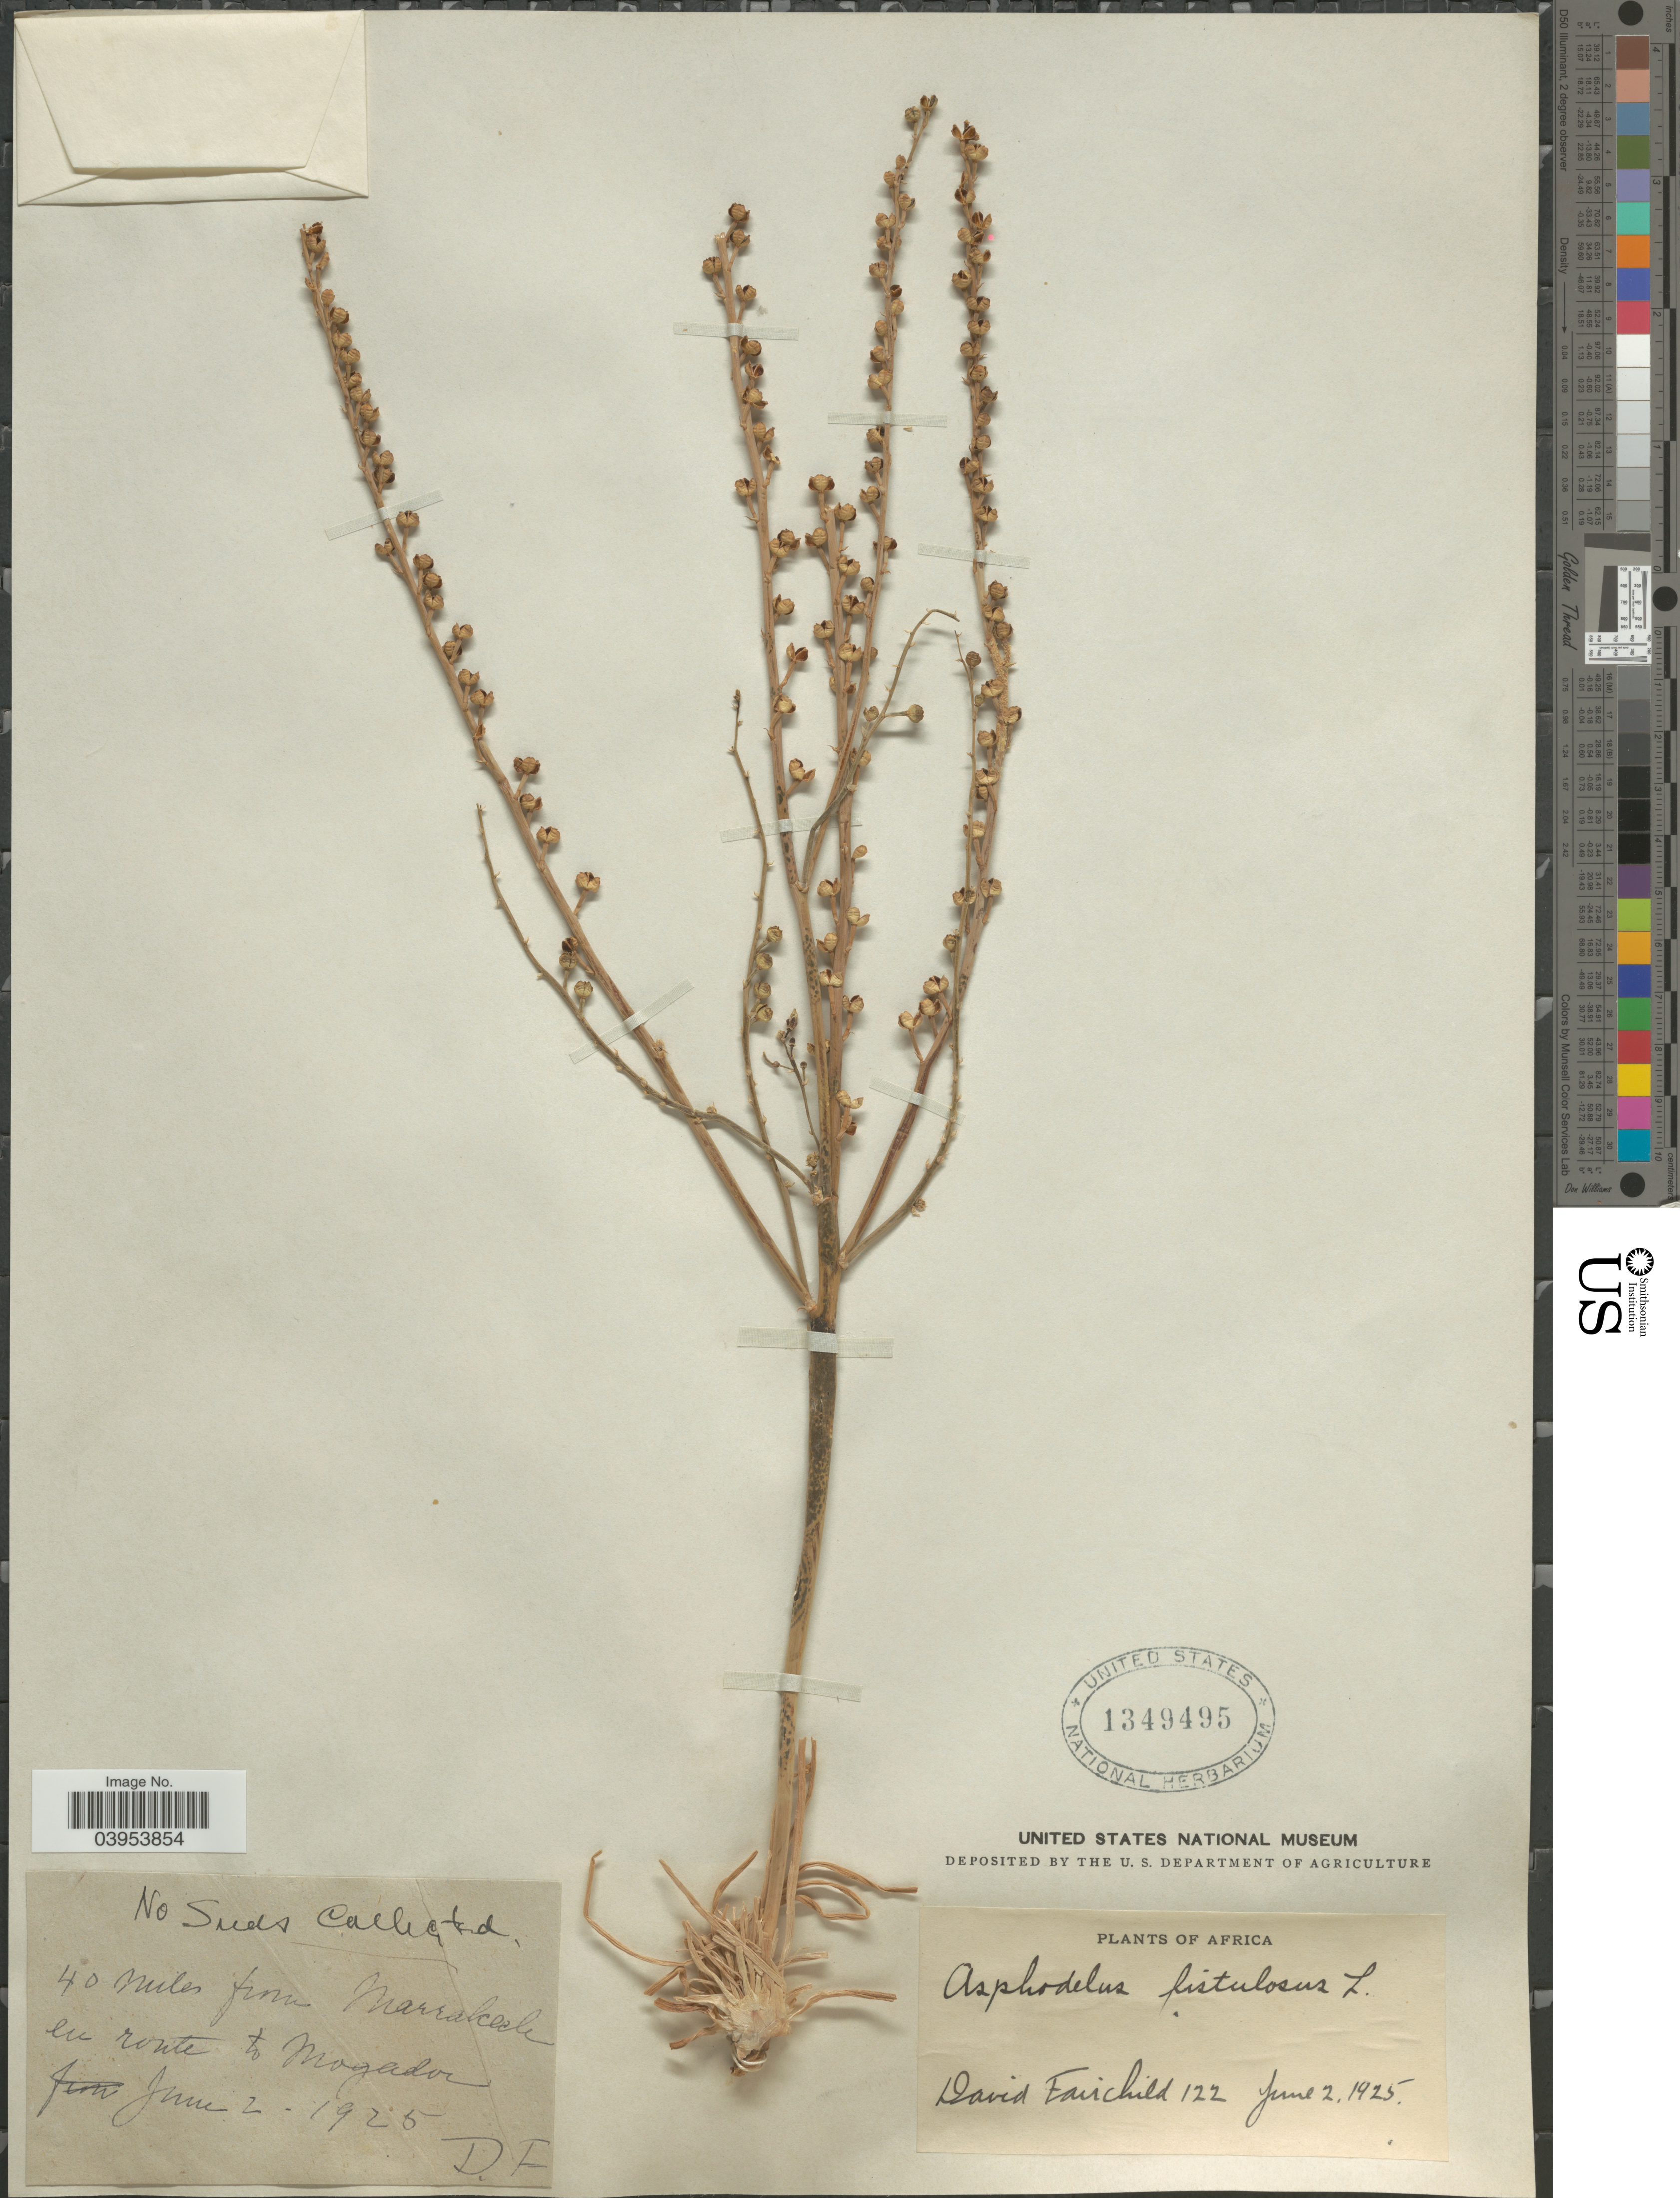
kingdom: Plantae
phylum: Tracheophyta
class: Liliopsida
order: Asparagales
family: Asphodelaceae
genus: Asphodelus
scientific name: Asphodelus fistulosus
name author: L.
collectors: D. Fairchild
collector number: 122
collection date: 1925-06-02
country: Morocco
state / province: Marrakech-Tensift-Al Haouz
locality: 40 miles from Marrakech en route to Mogador.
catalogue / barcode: US 1349495